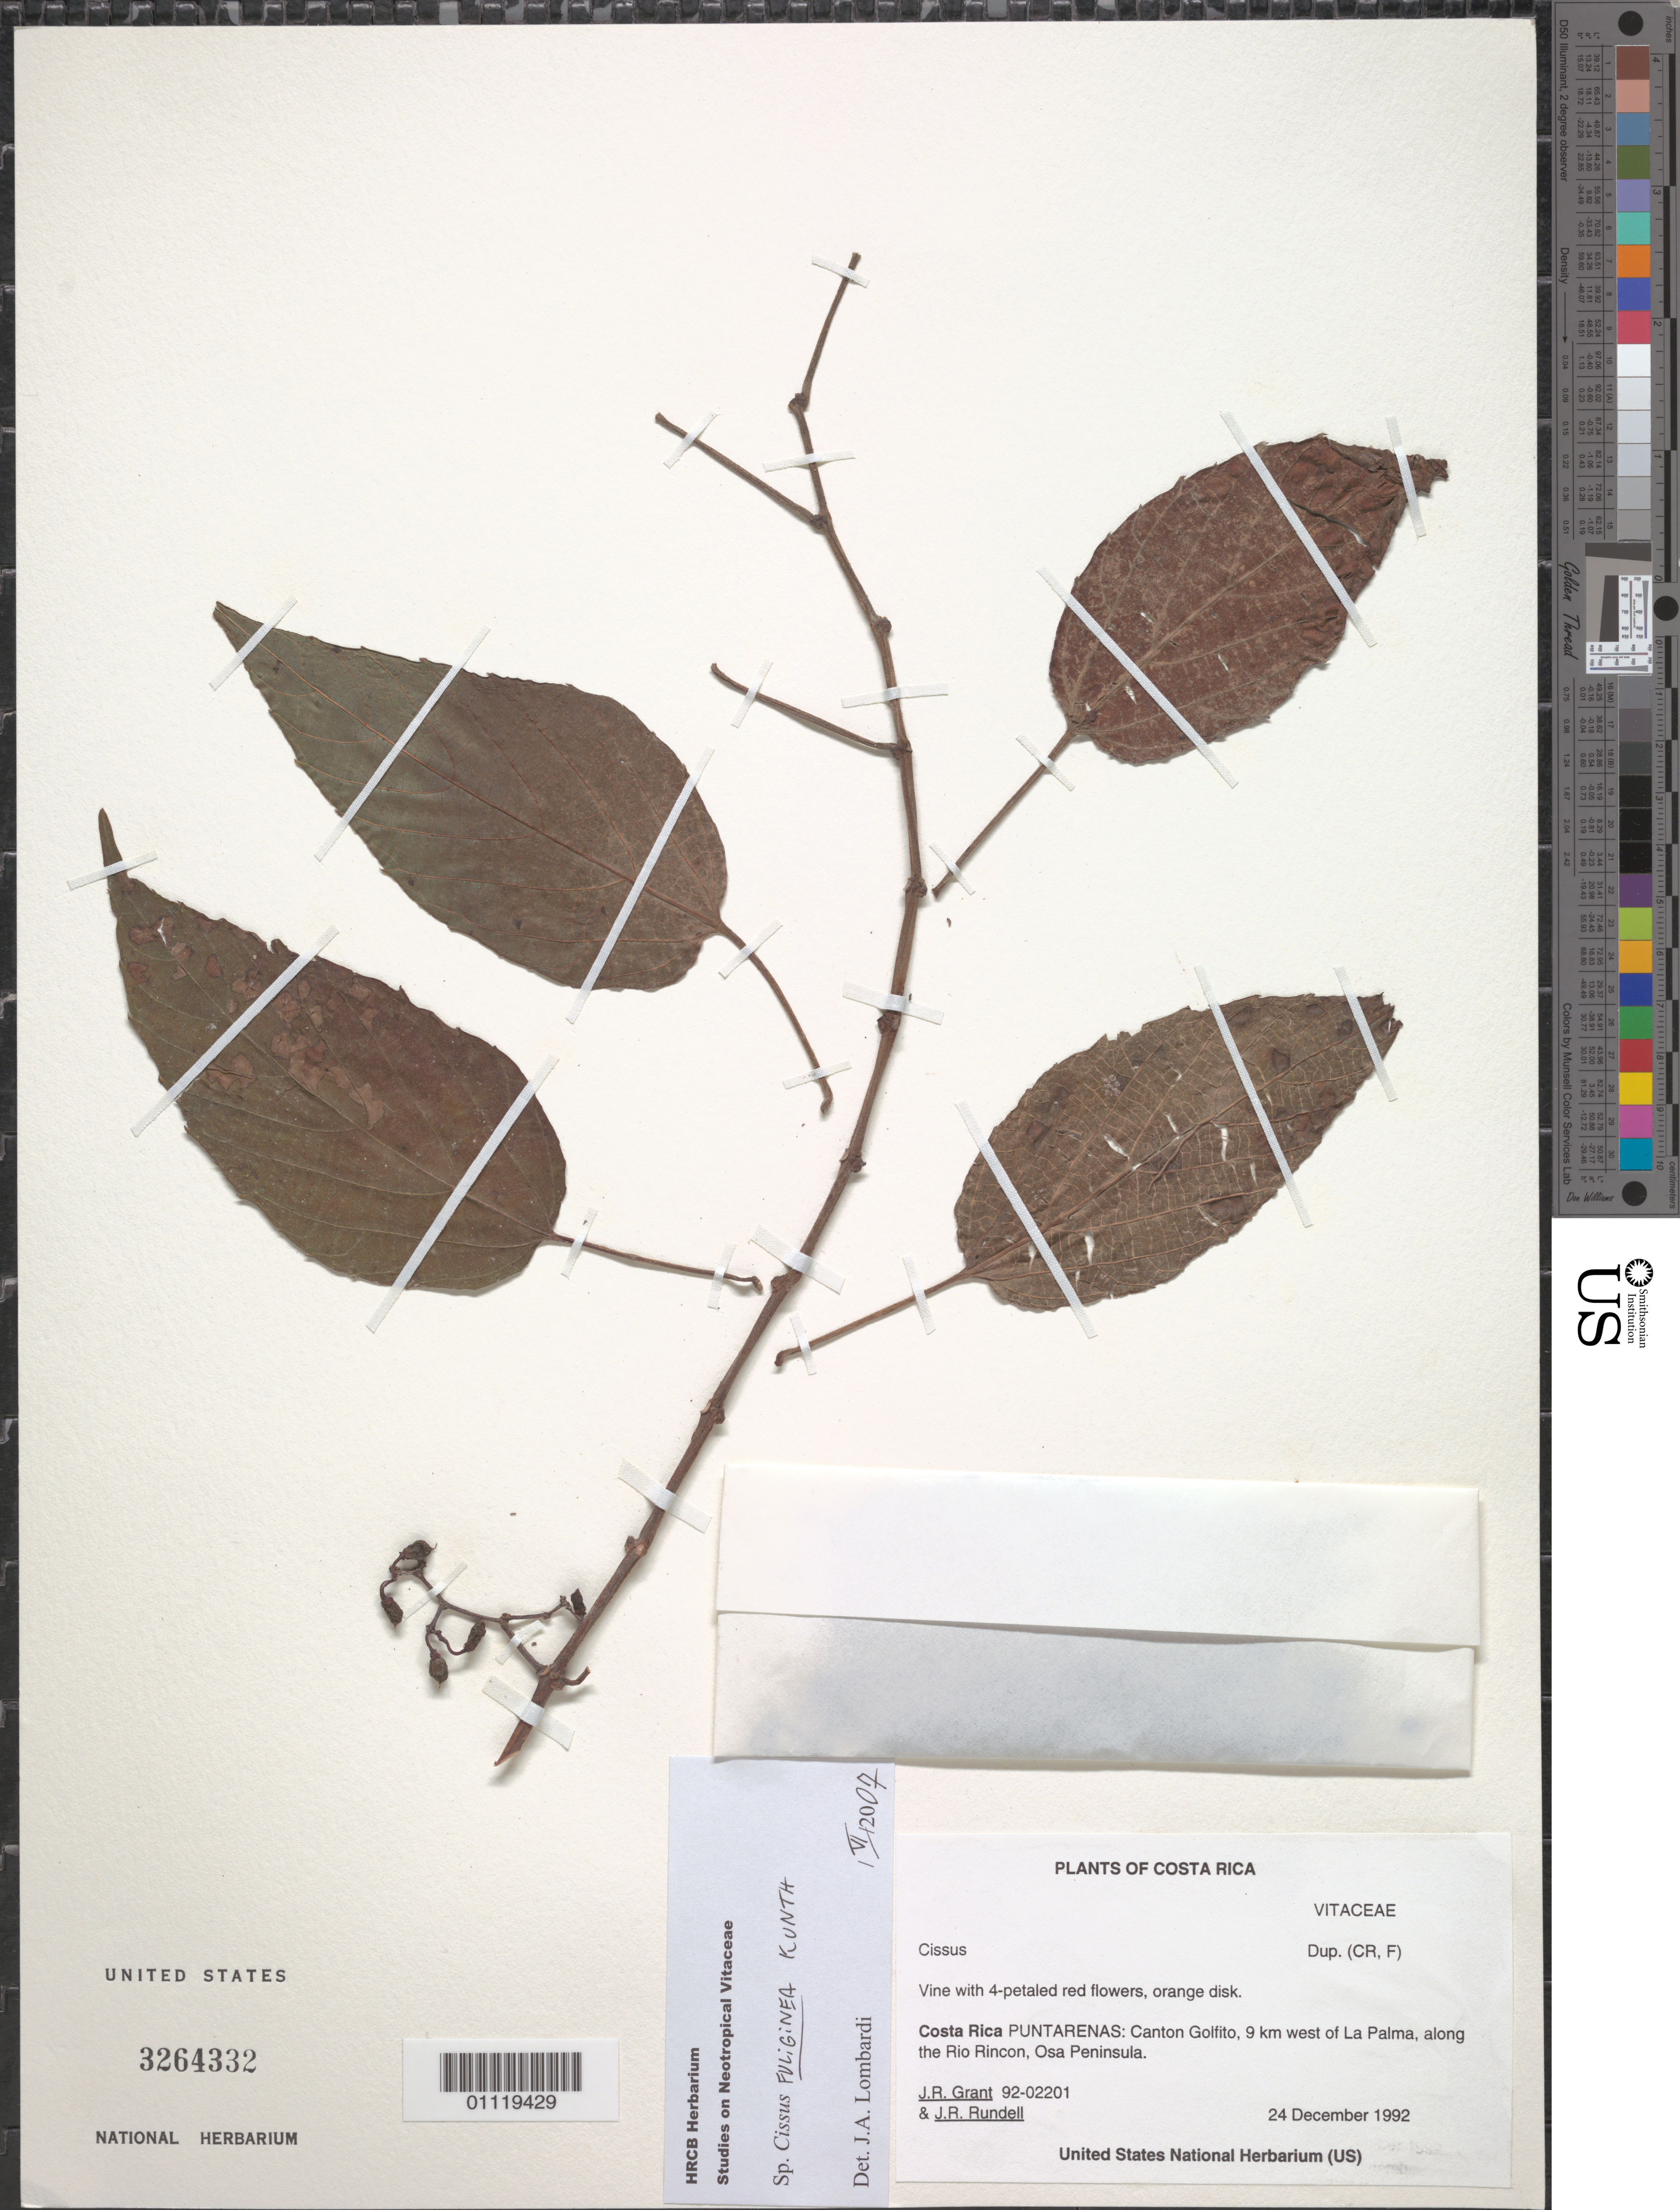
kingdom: Plantae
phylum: Tracheophyta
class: Magnoliopsida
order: Vitales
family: Vitaceae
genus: Cissus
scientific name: Cissus fuliginea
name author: Kunth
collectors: J. R. Grant & J. R. Rundell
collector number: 92 - 02201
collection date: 1992-12-24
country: Costa Rica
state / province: Puntarenas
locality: Canton Golfito, 9 km W of La Palma, along Rio Rincon, Osa Peninsula.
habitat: Vine.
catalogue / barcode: US 3264332